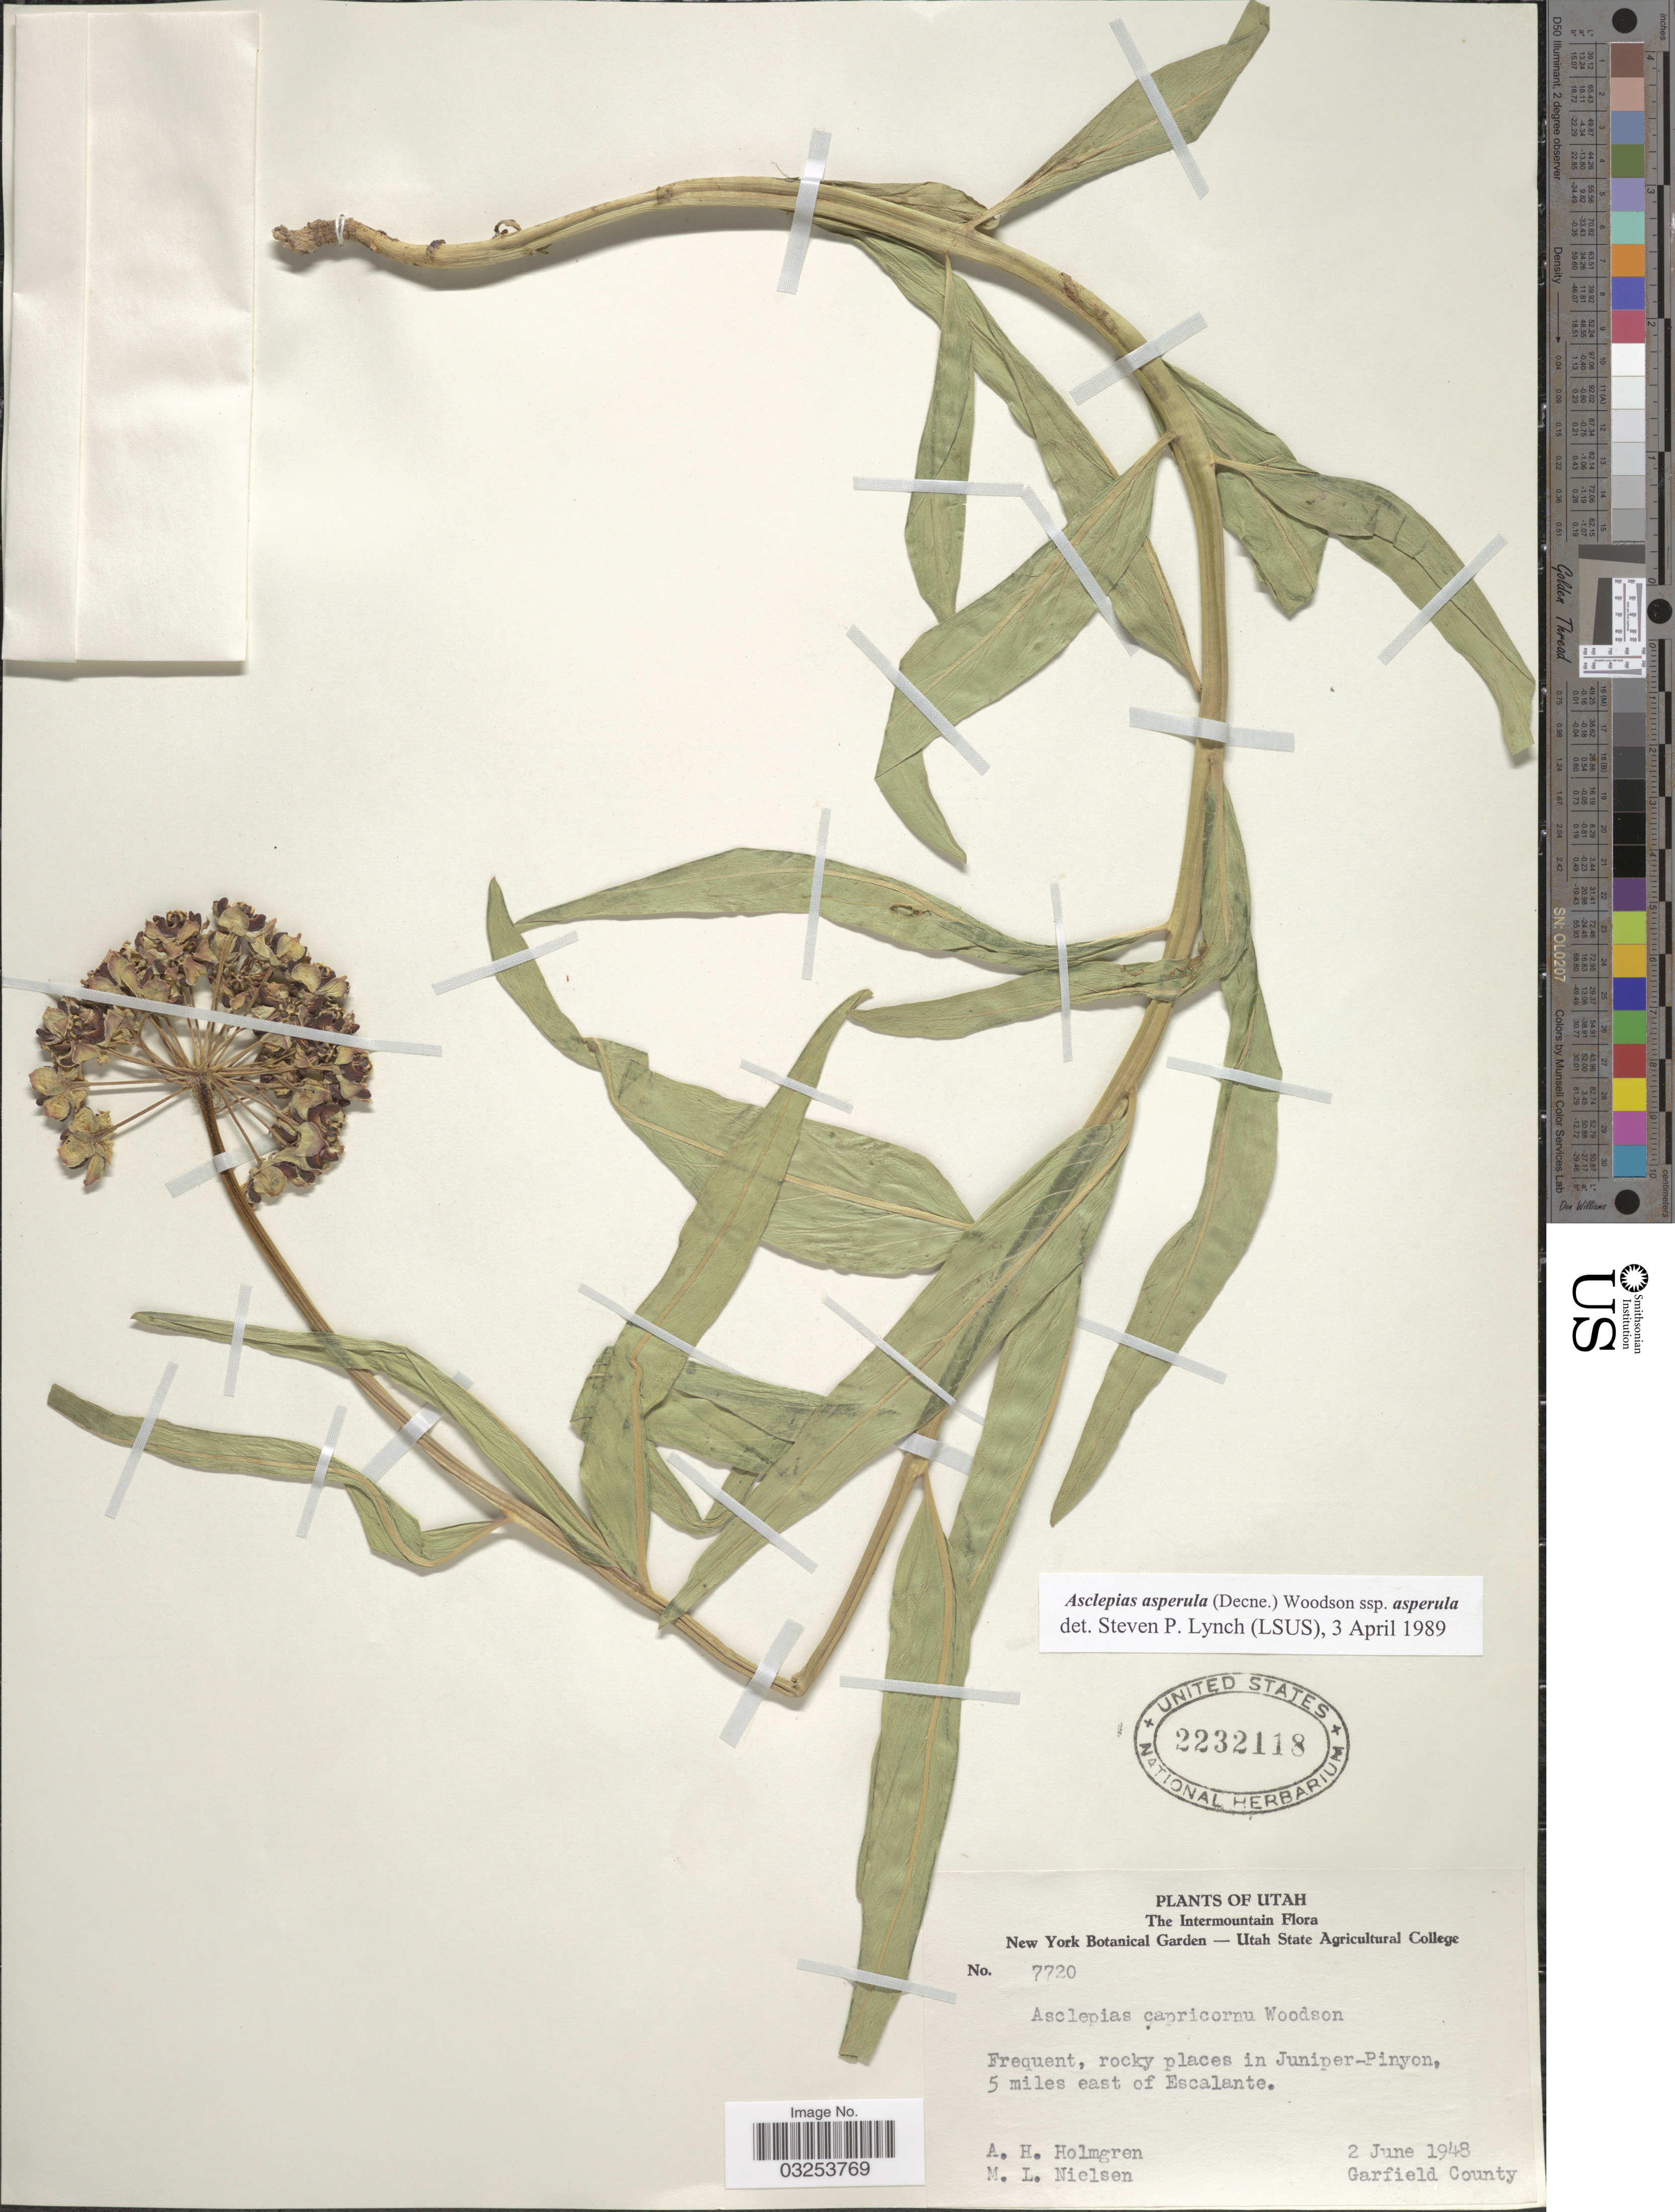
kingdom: Plantae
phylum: Tracheophyta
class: Magnoliopsida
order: Gentianales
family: Apocynaceae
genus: Asclepias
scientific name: Asclepias asperula subsp. asperula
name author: (Decne.) Woodson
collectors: A. H. Holmgren & M. Nielsen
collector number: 7720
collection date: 1948-06-02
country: United States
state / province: Utah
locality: Intermountain. 5 miles east of Escalante. Garfield County.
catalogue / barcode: US 2232118